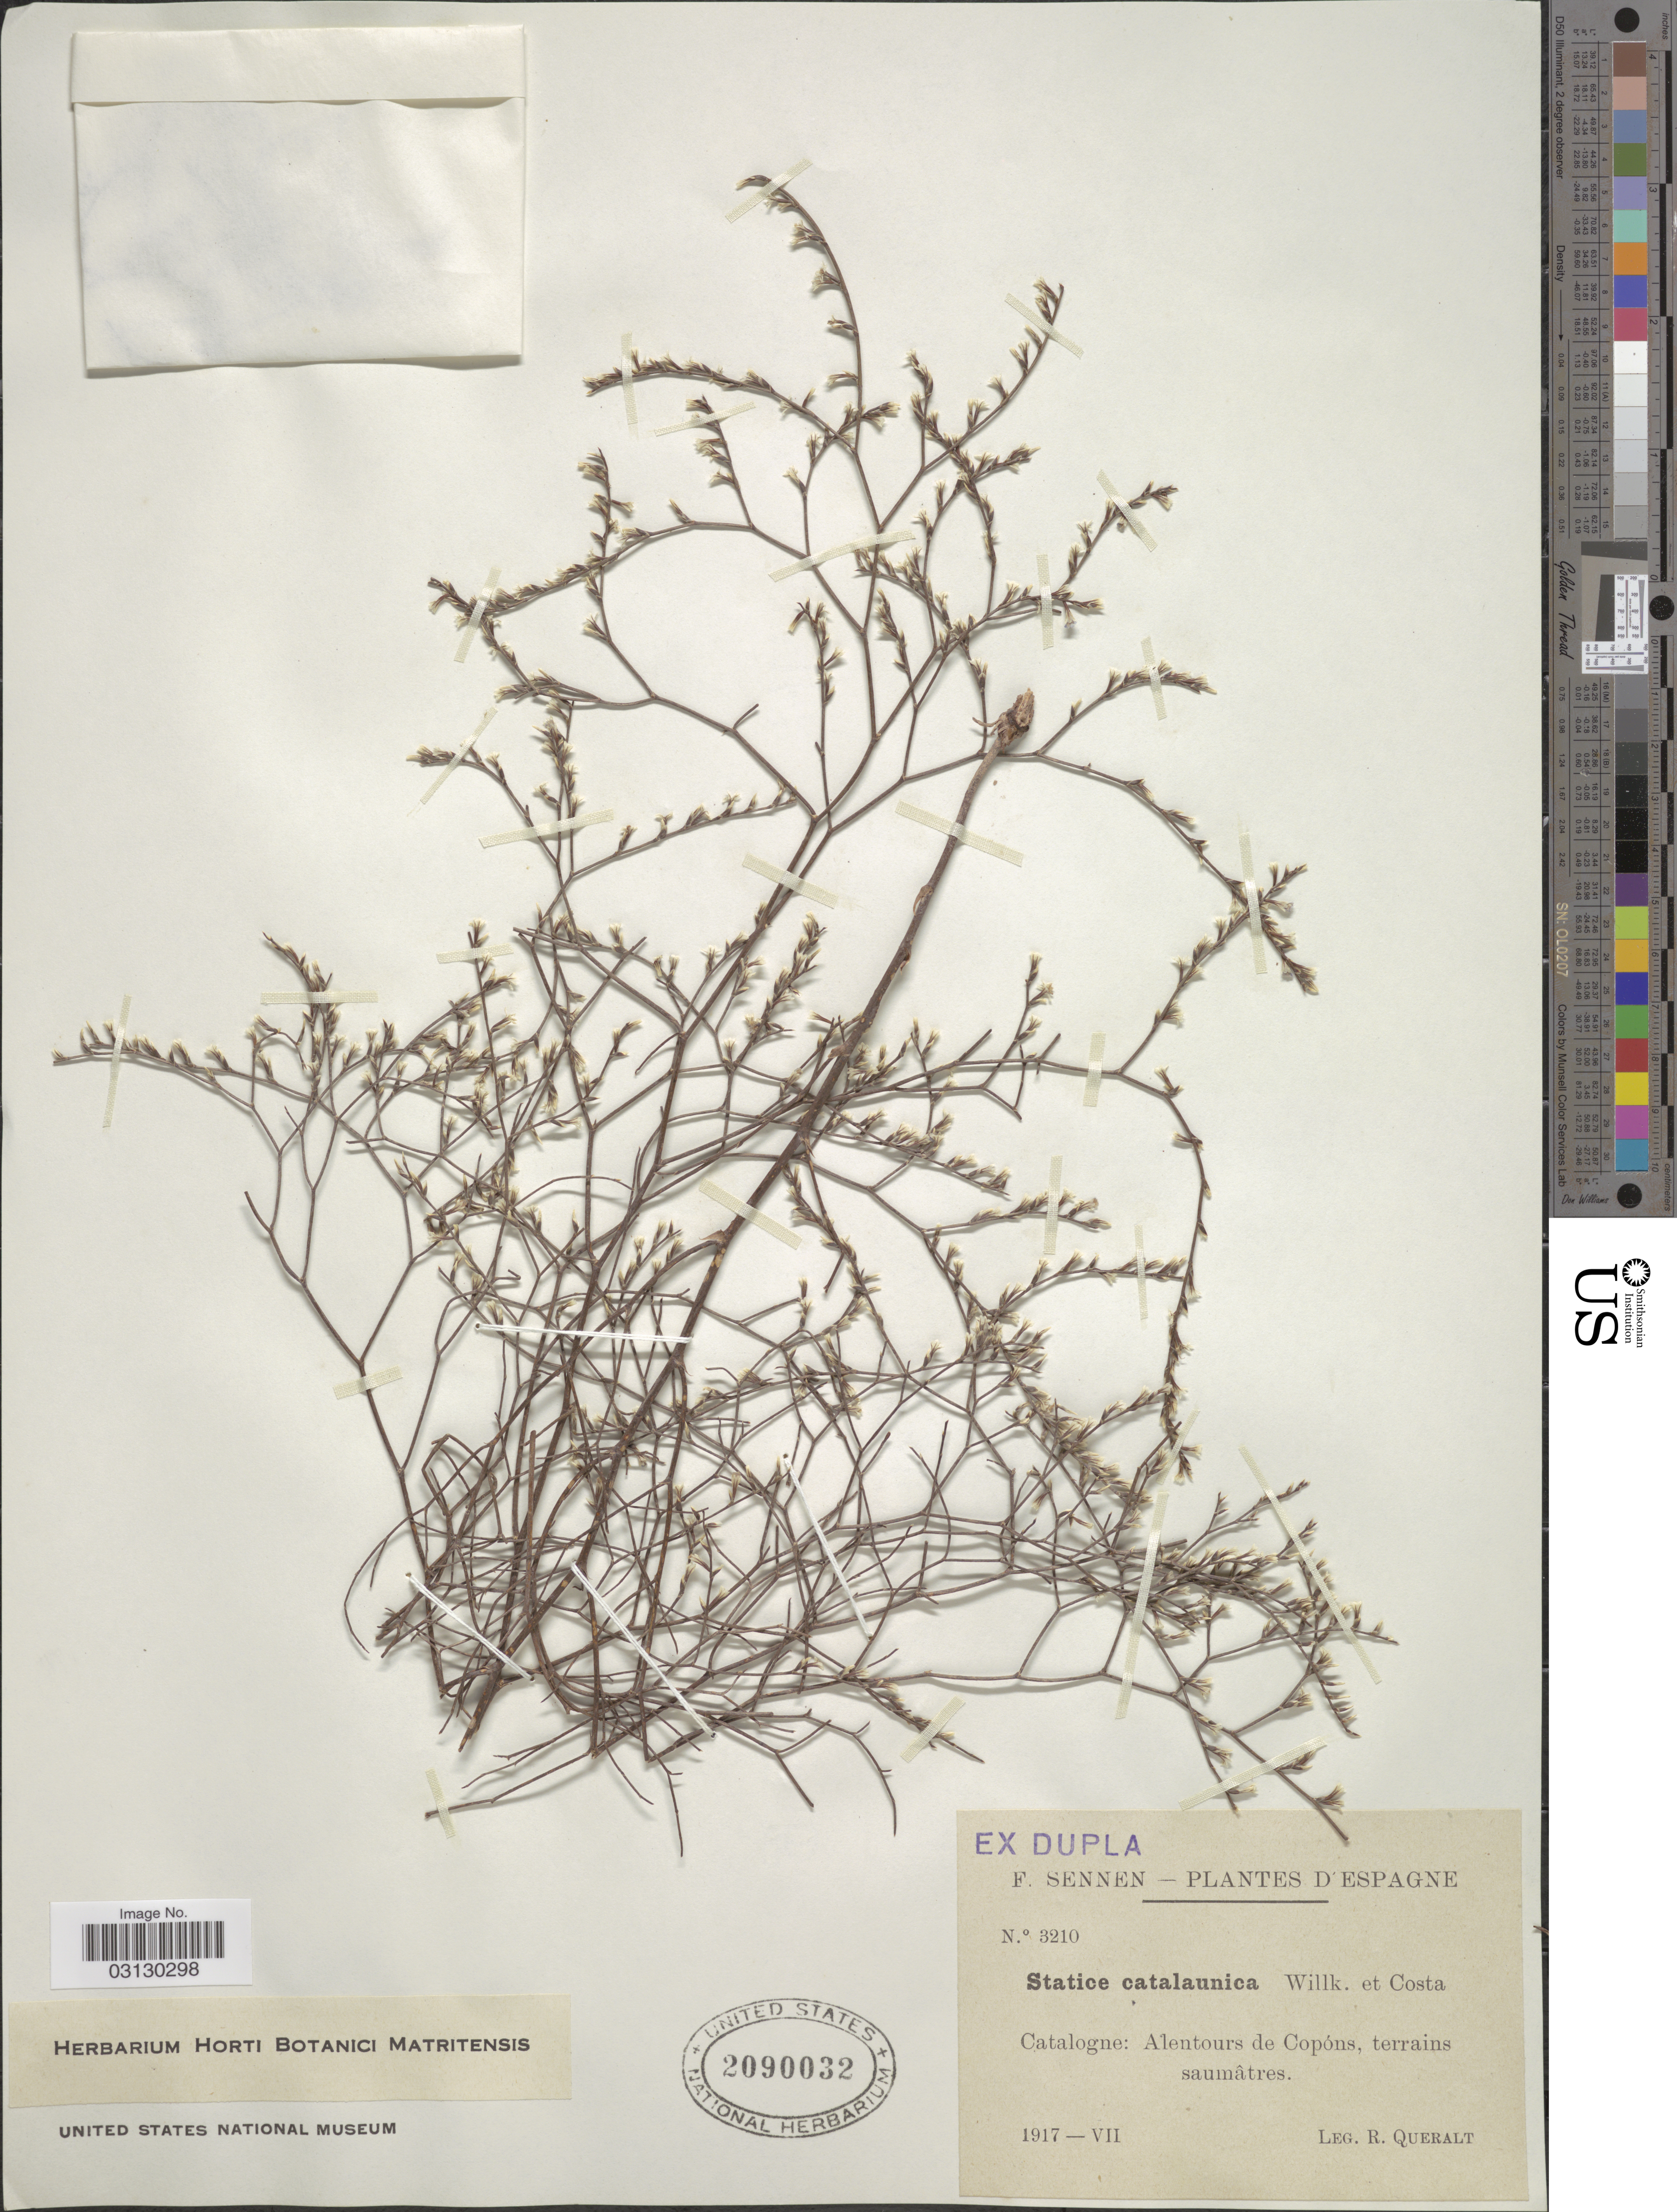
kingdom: Plantae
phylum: Tracheophyta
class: Magnoliopsida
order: Caryophyllales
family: Plumbaginaceae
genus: Limonium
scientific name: Limonium catalaunicum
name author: (Willk. & Costa) Pignatti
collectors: R. Queralt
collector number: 3210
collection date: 1917-07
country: Spain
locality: Catalogne: Alentours de Copóns, terrains saumâtres.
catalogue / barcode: US 2090032